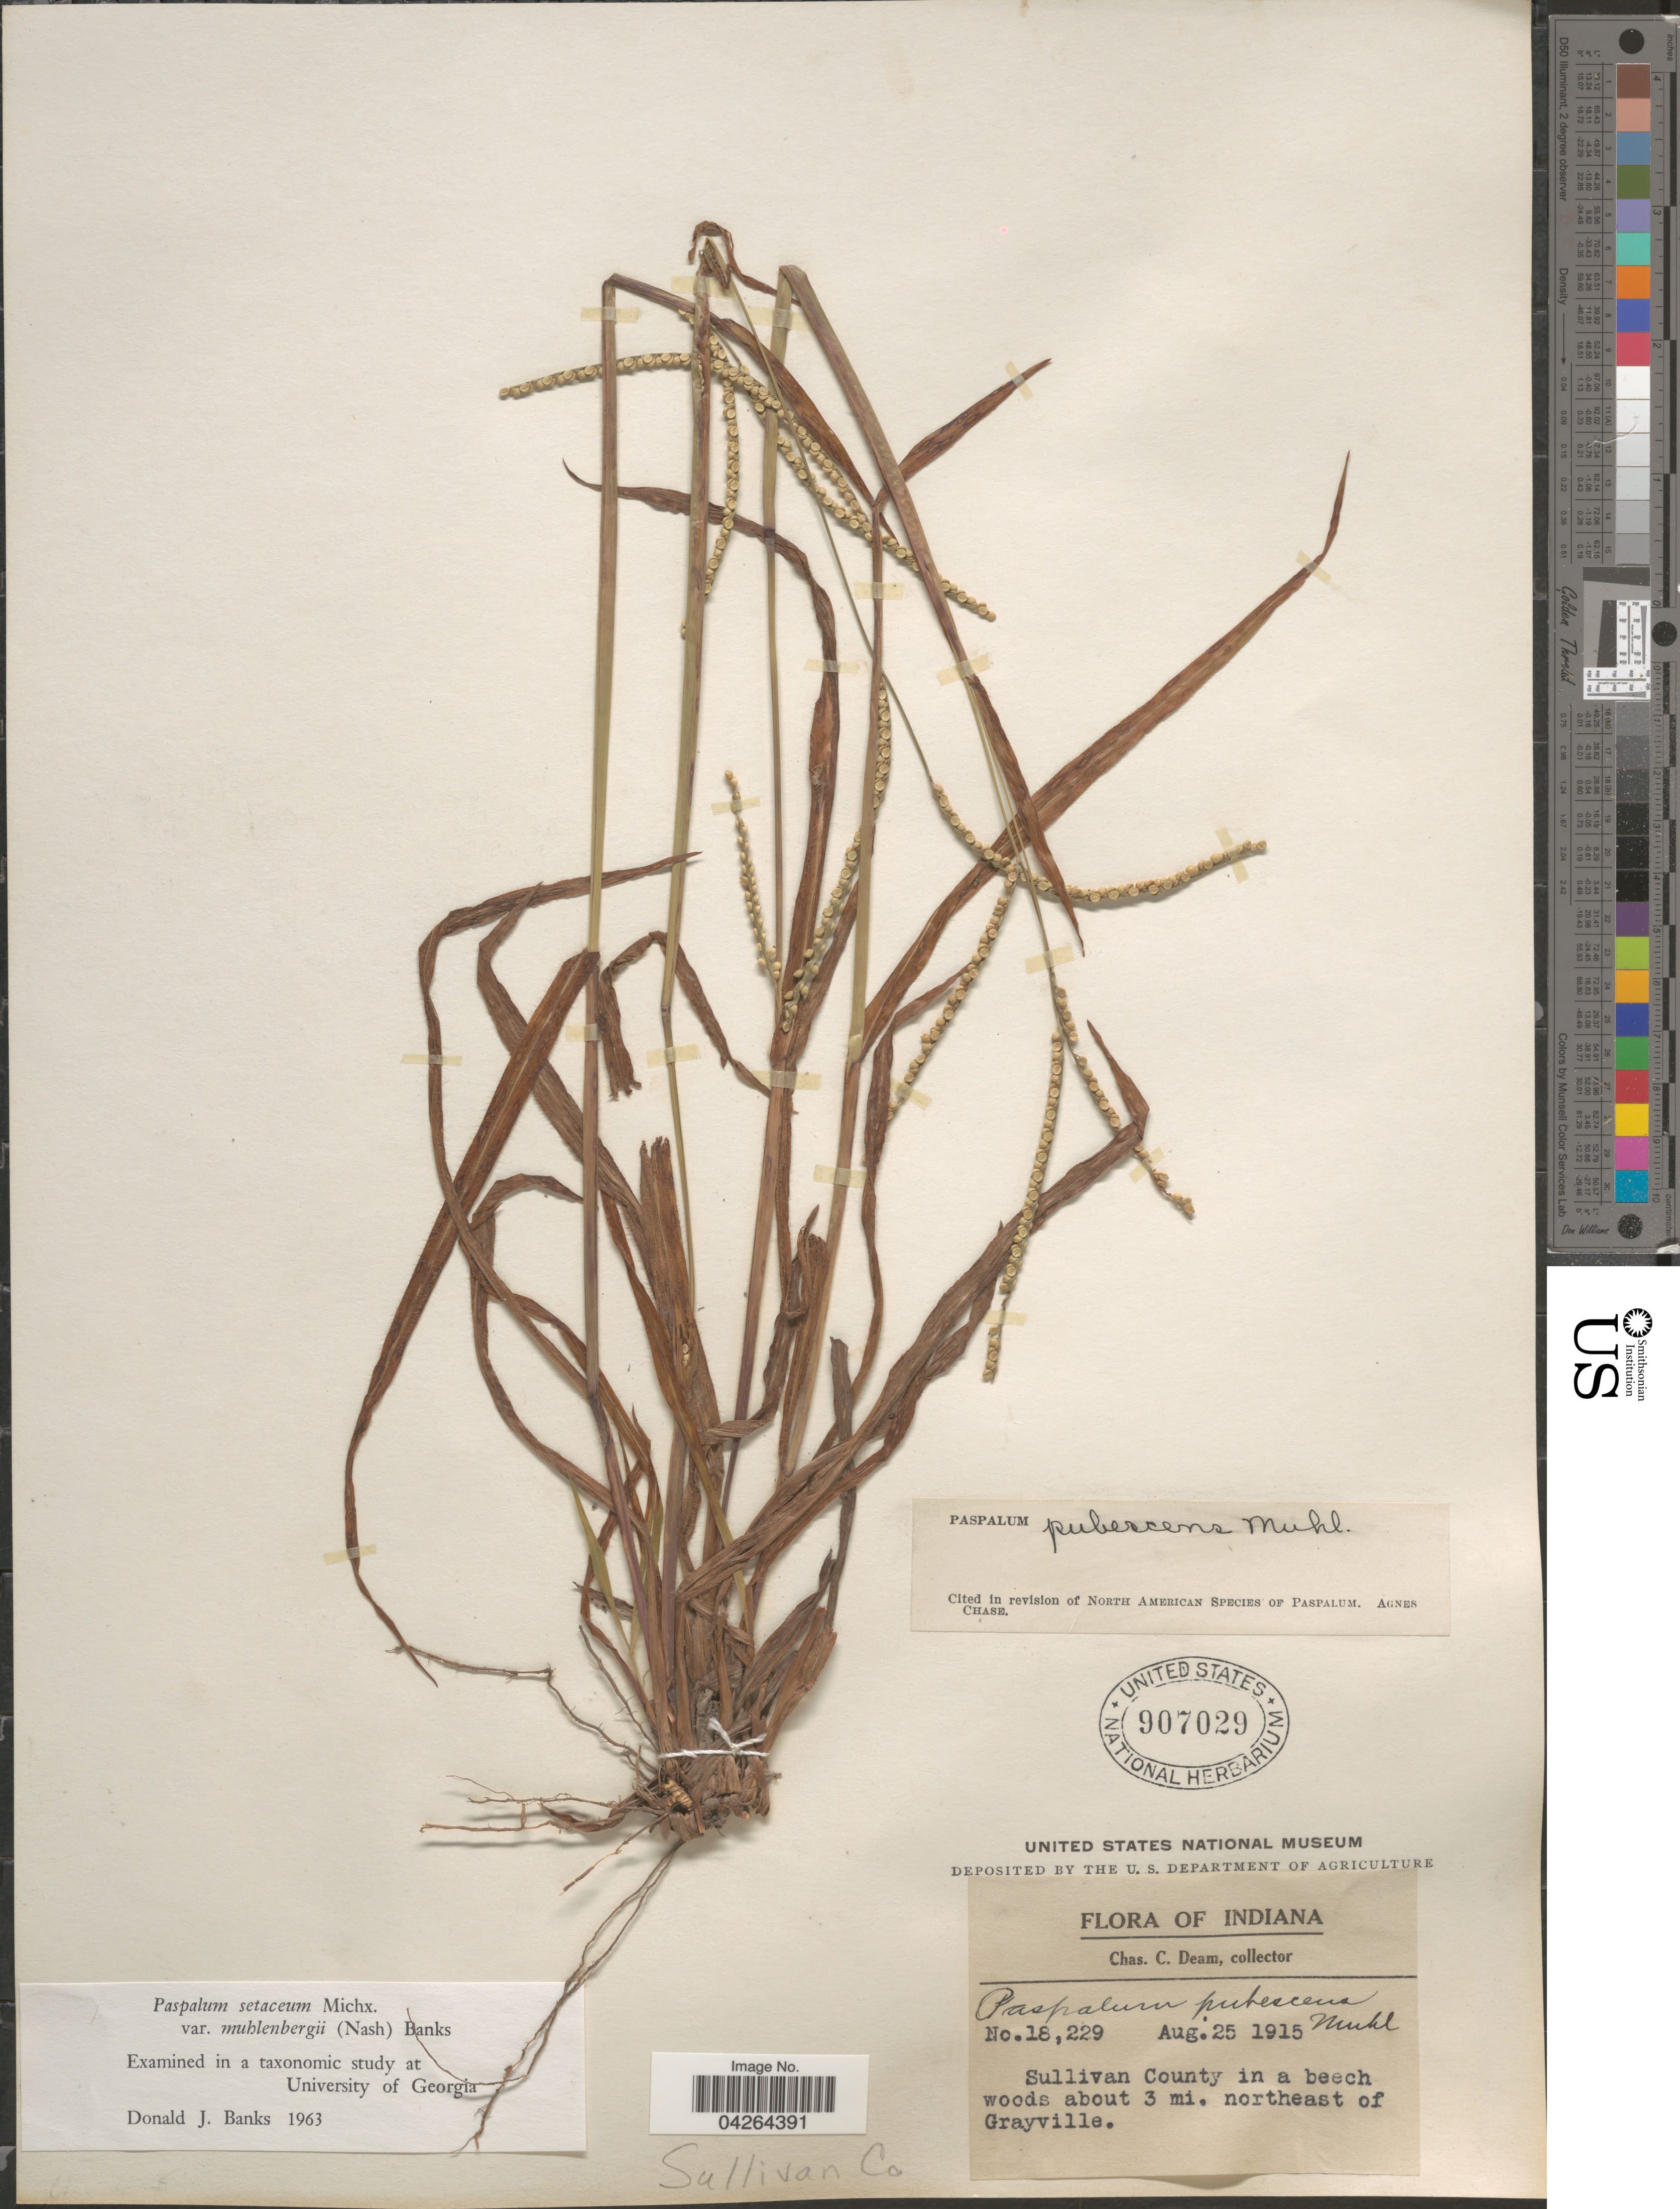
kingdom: Plantae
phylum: Tracheophyta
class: Liliopsida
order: Poales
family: Poaceae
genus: Paspalum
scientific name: Paspalum setaceum var. muhlenbergii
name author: (Nash) D.J. Banks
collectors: C. C. Deam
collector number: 18229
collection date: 1915-08-25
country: United States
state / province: Indiana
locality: Sullivan County in a beech woods about 3 mi. northeast of Grayville.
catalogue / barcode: US 907029